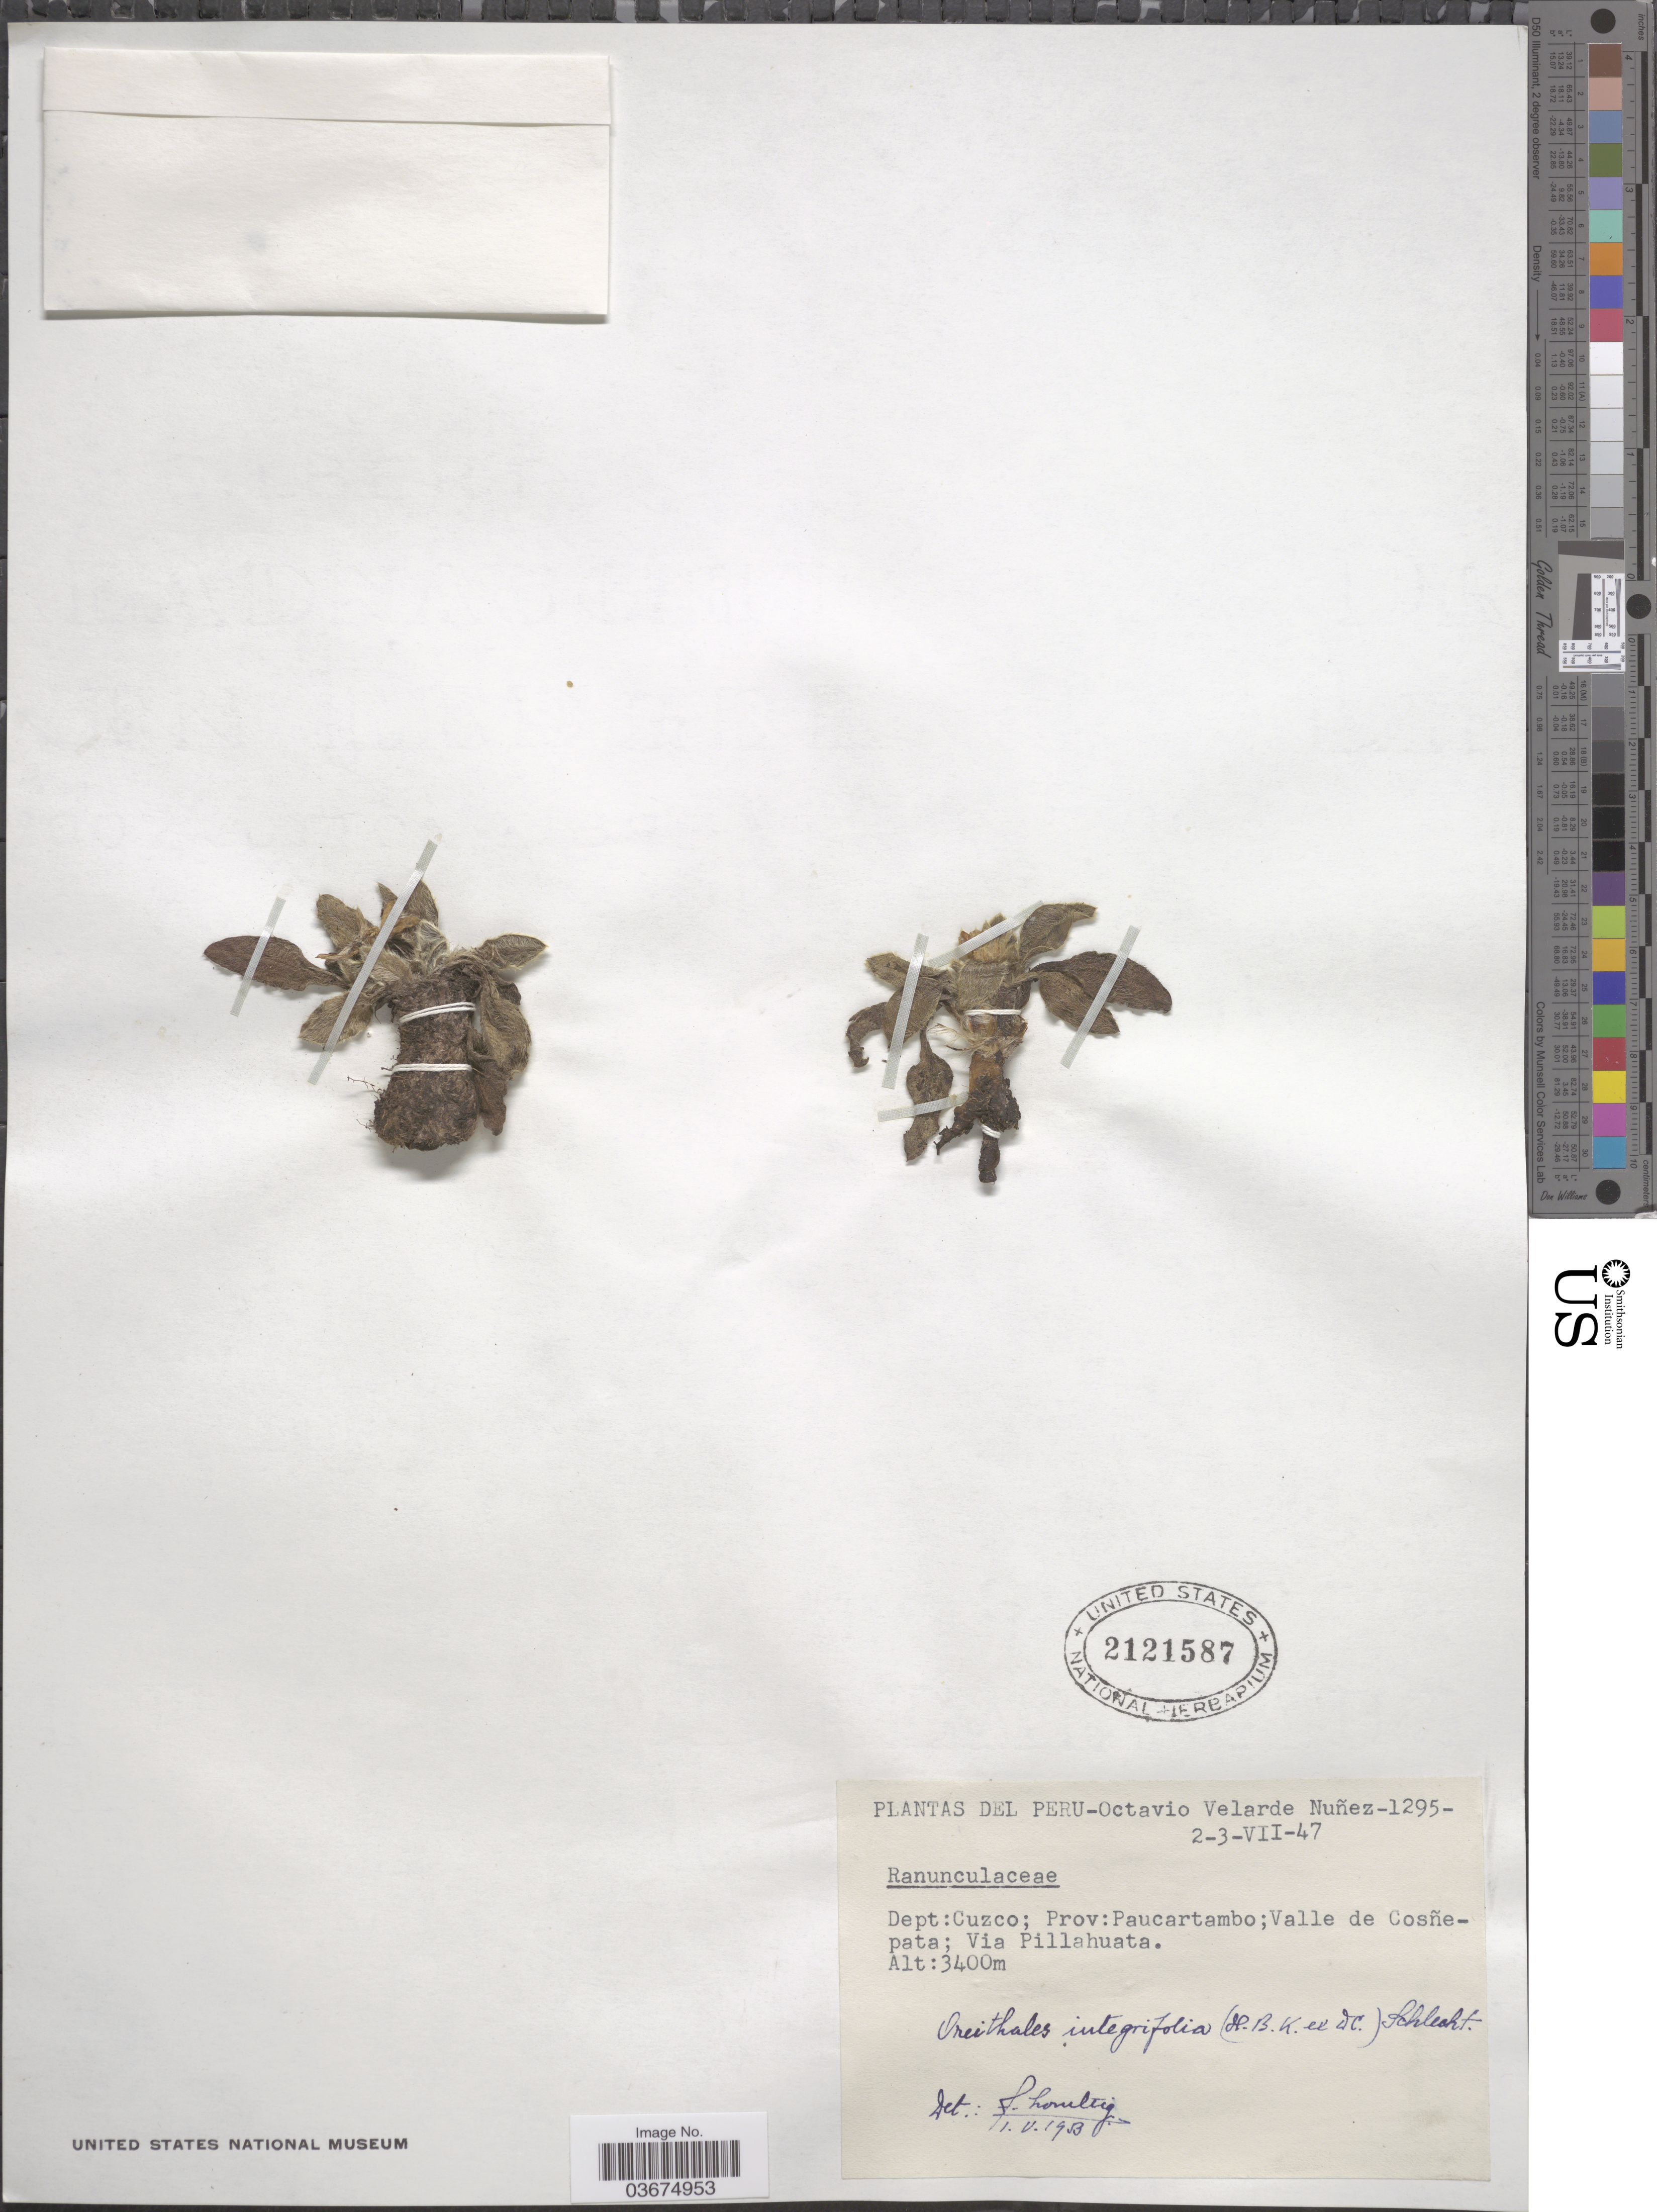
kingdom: Plantae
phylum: Tracheophyta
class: Magnoliopsida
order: Ranunculales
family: Ranunculaceae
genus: Oreithales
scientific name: Oreithales integrifolia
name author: (DC.) Schltdl.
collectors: O. Velarde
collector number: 1295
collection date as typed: Transcribed d/m/y: 2/7/47 to 3/7/47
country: Peru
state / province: Cusco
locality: Dept: Cuzco; Prov: Paucartambo; Valle de Cosñepata; Via Pillahuata.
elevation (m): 3400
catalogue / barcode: US 2121587